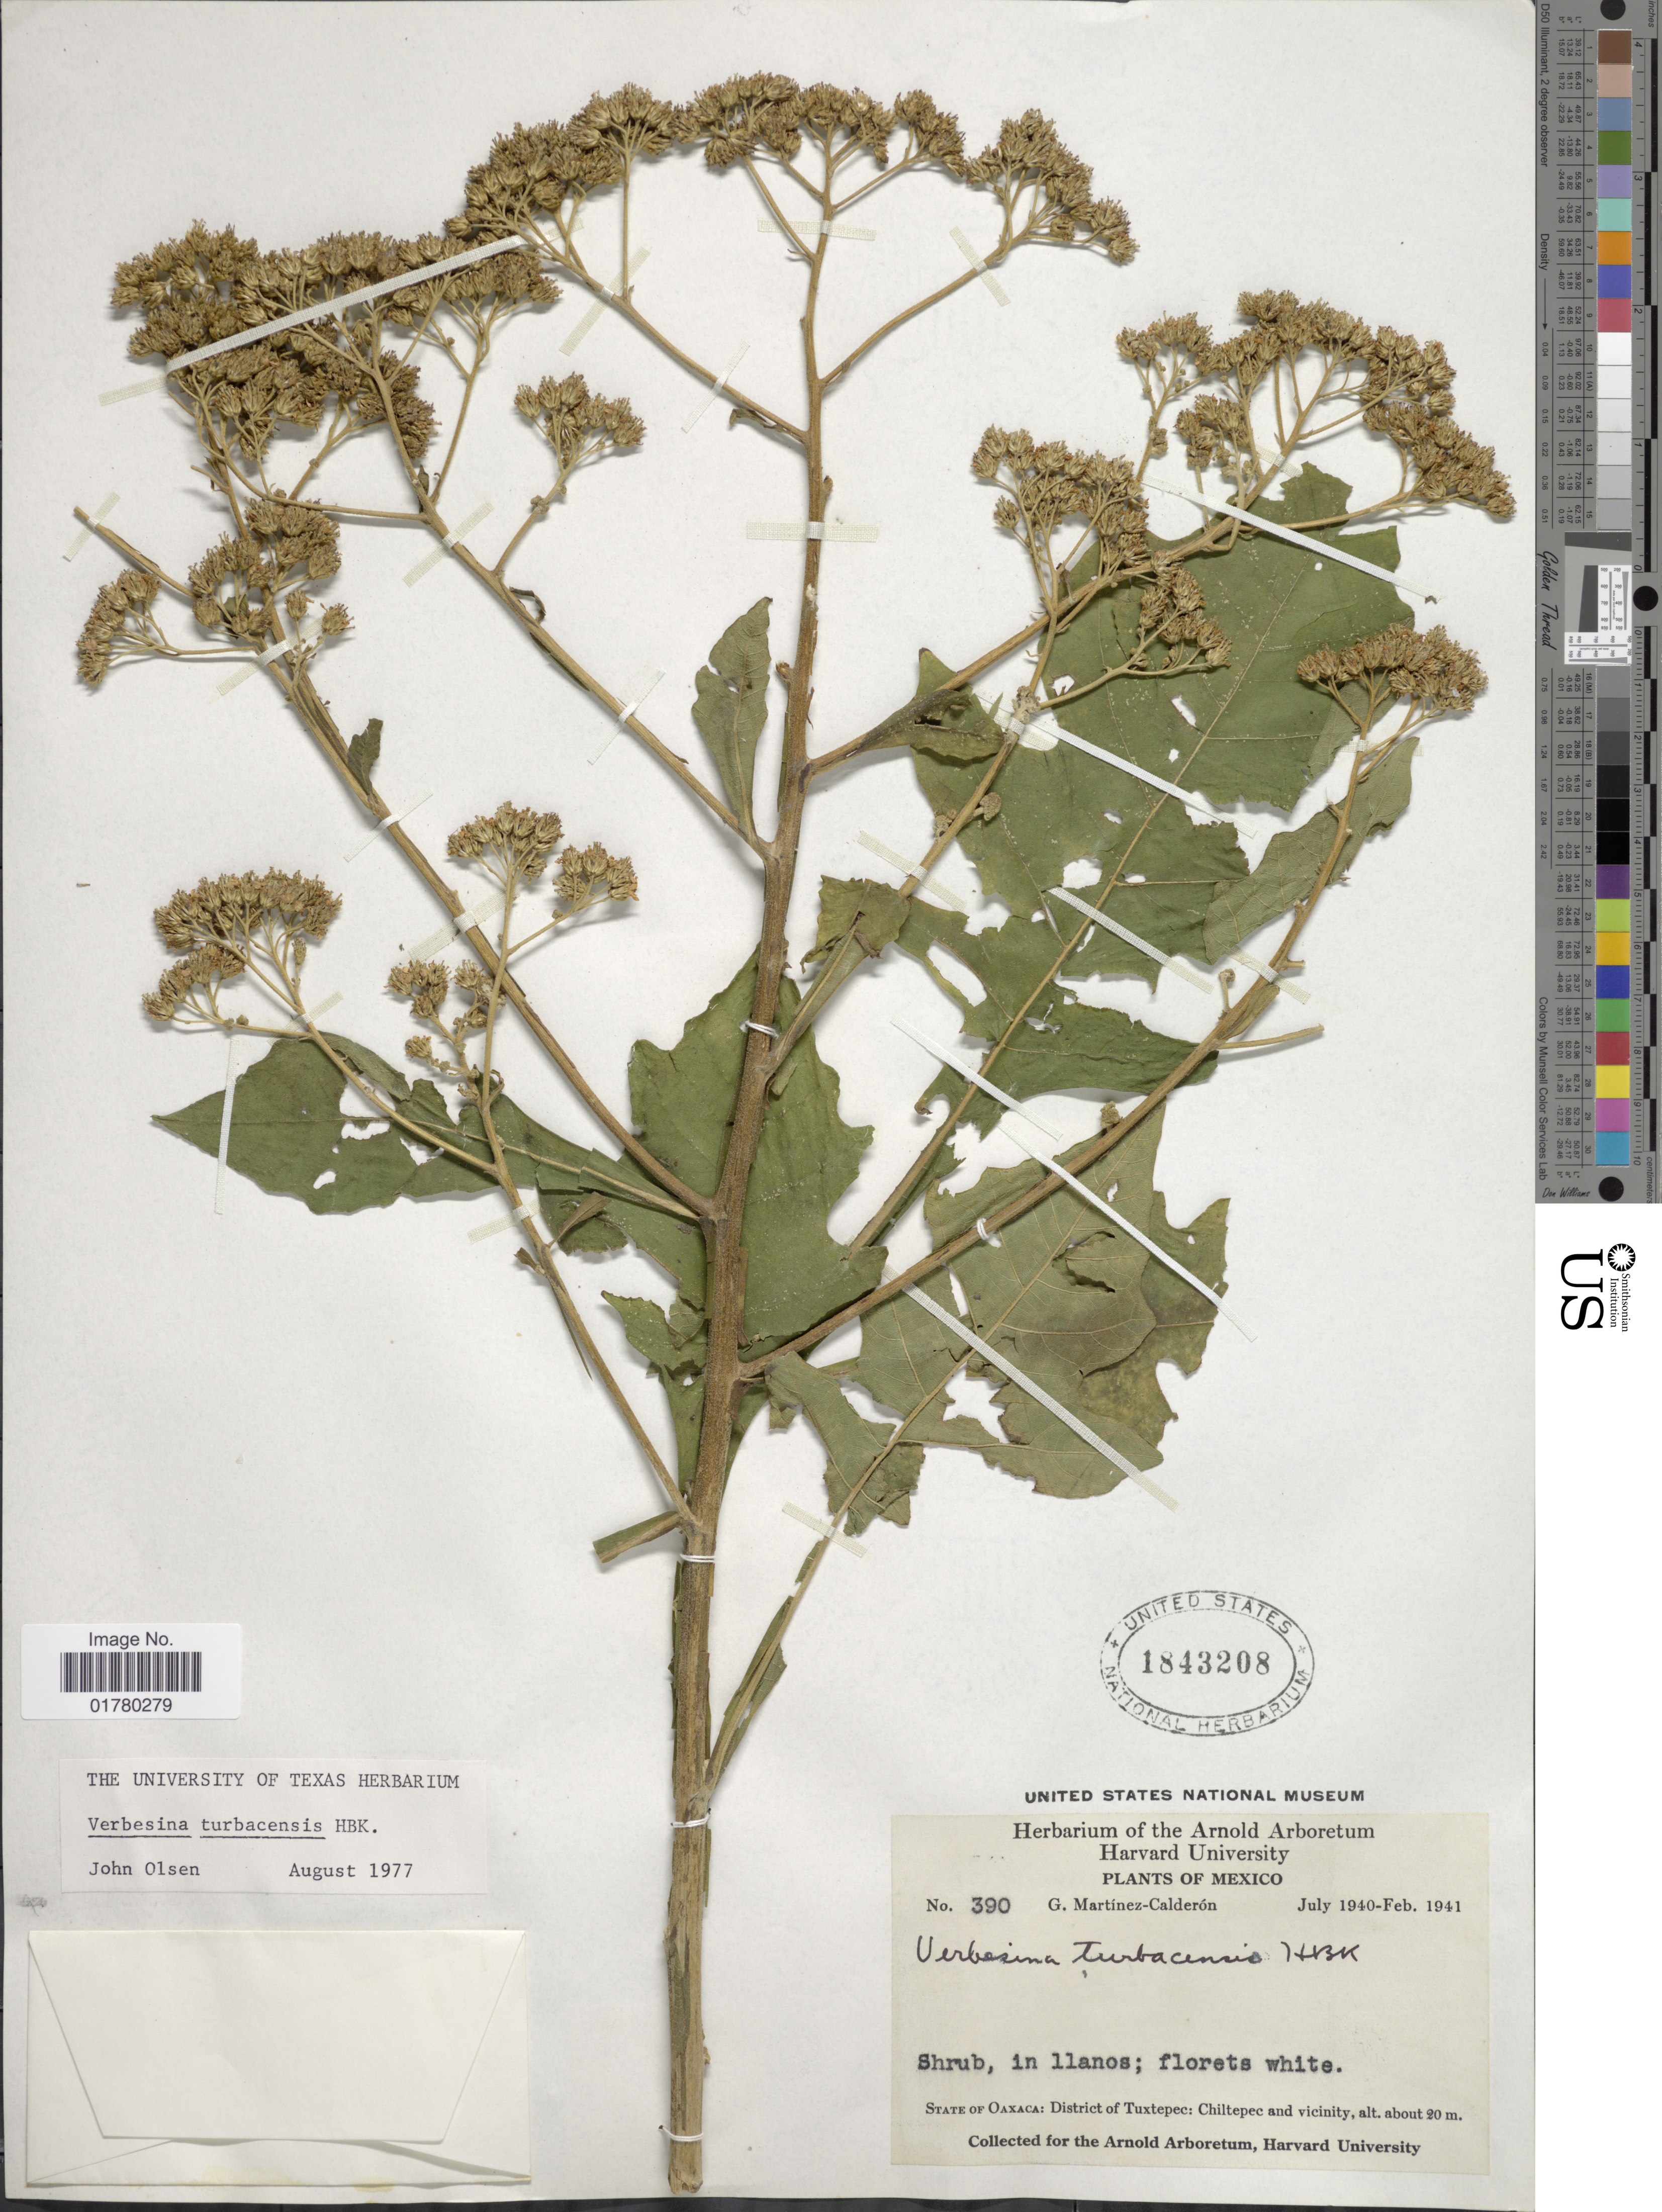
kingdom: Plantae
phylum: Tracheophyta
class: Magnoliopsida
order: Asterales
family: Asteraceae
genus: Verbesina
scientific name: Verbesina turbacensis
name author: Kunth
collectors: G. Martínez Calderón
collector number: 390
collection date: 1940-07/1941-02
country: Mexico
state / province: Oaxaca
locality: District of Tuxtepec: Chiltepec and vicinity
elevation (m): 20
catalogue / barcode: US 1843208